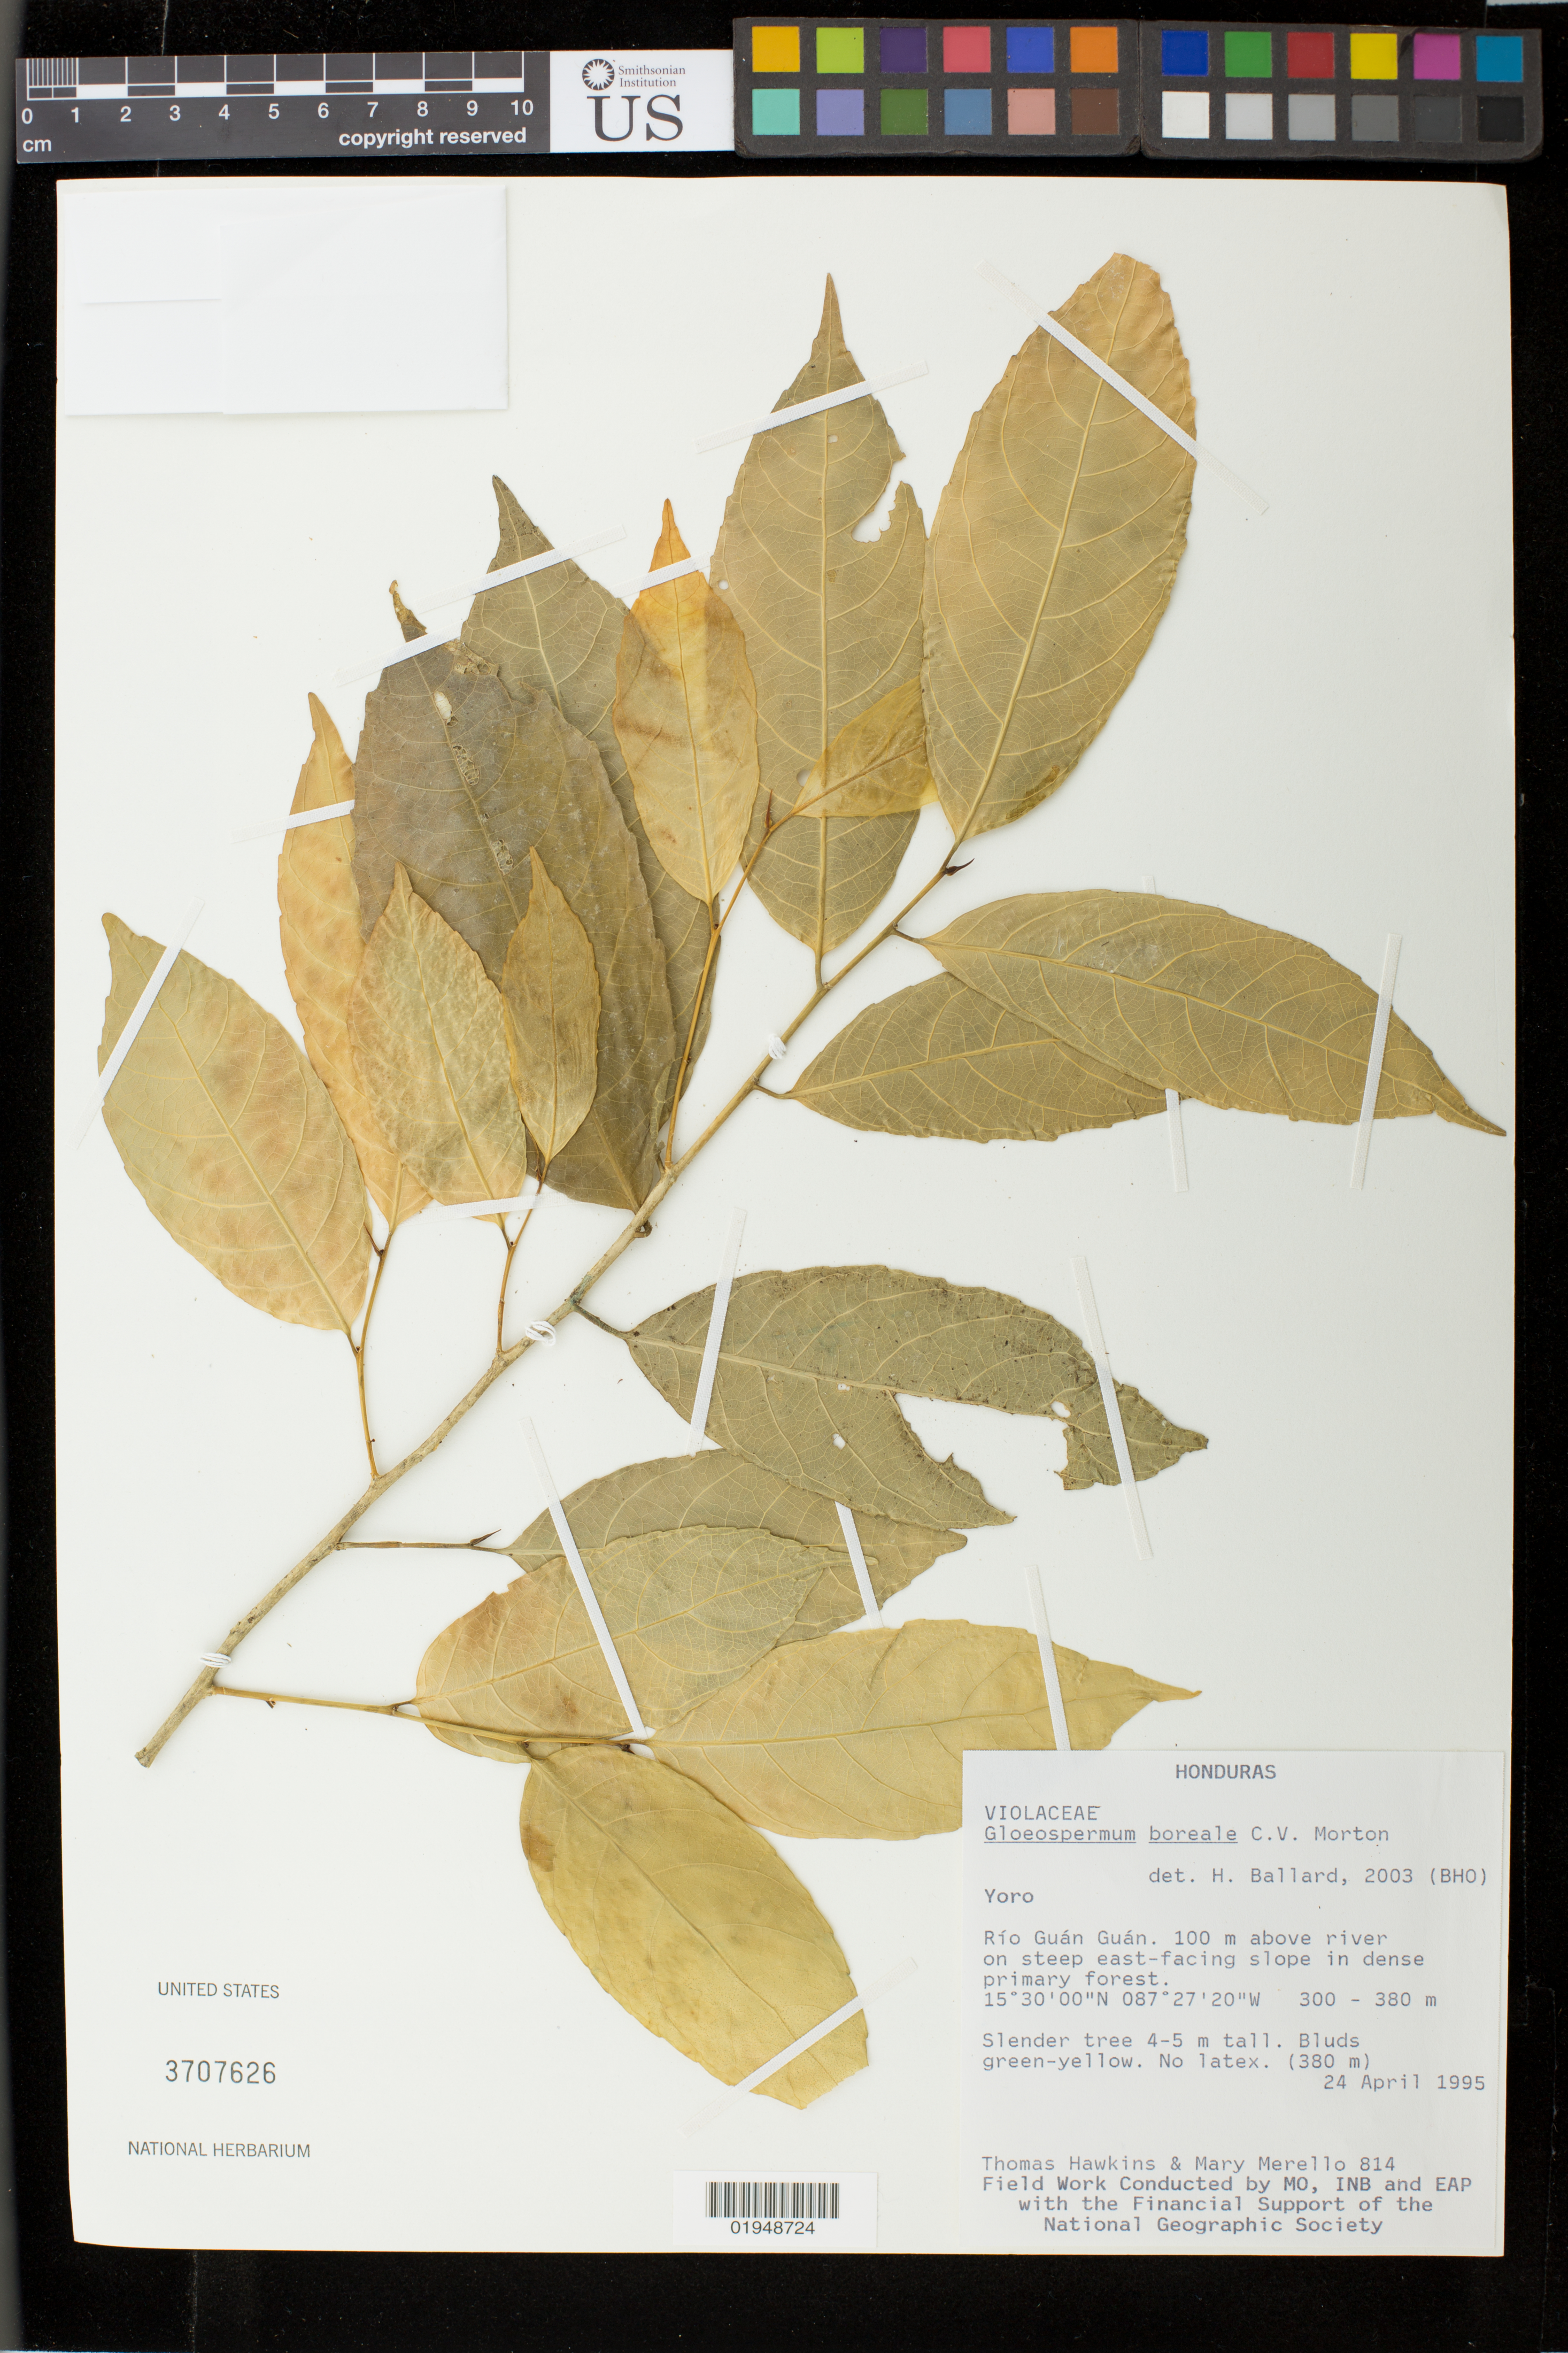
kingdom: Plantae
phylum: Tracheophyta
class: Magnoliopsida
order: Malpighiales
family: Violaceae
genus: Gloeospermum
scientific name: Gloeospermum boreale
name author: C.V. Morton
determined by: Ballard, Harvey E.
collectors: T. Hawkins & M. Merello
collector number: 814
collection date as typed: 24 Apr 1995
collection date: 1995-04-24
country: Honduras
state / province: Yoro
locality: Río Guán Guán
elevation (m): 300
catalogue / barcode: US 3707626